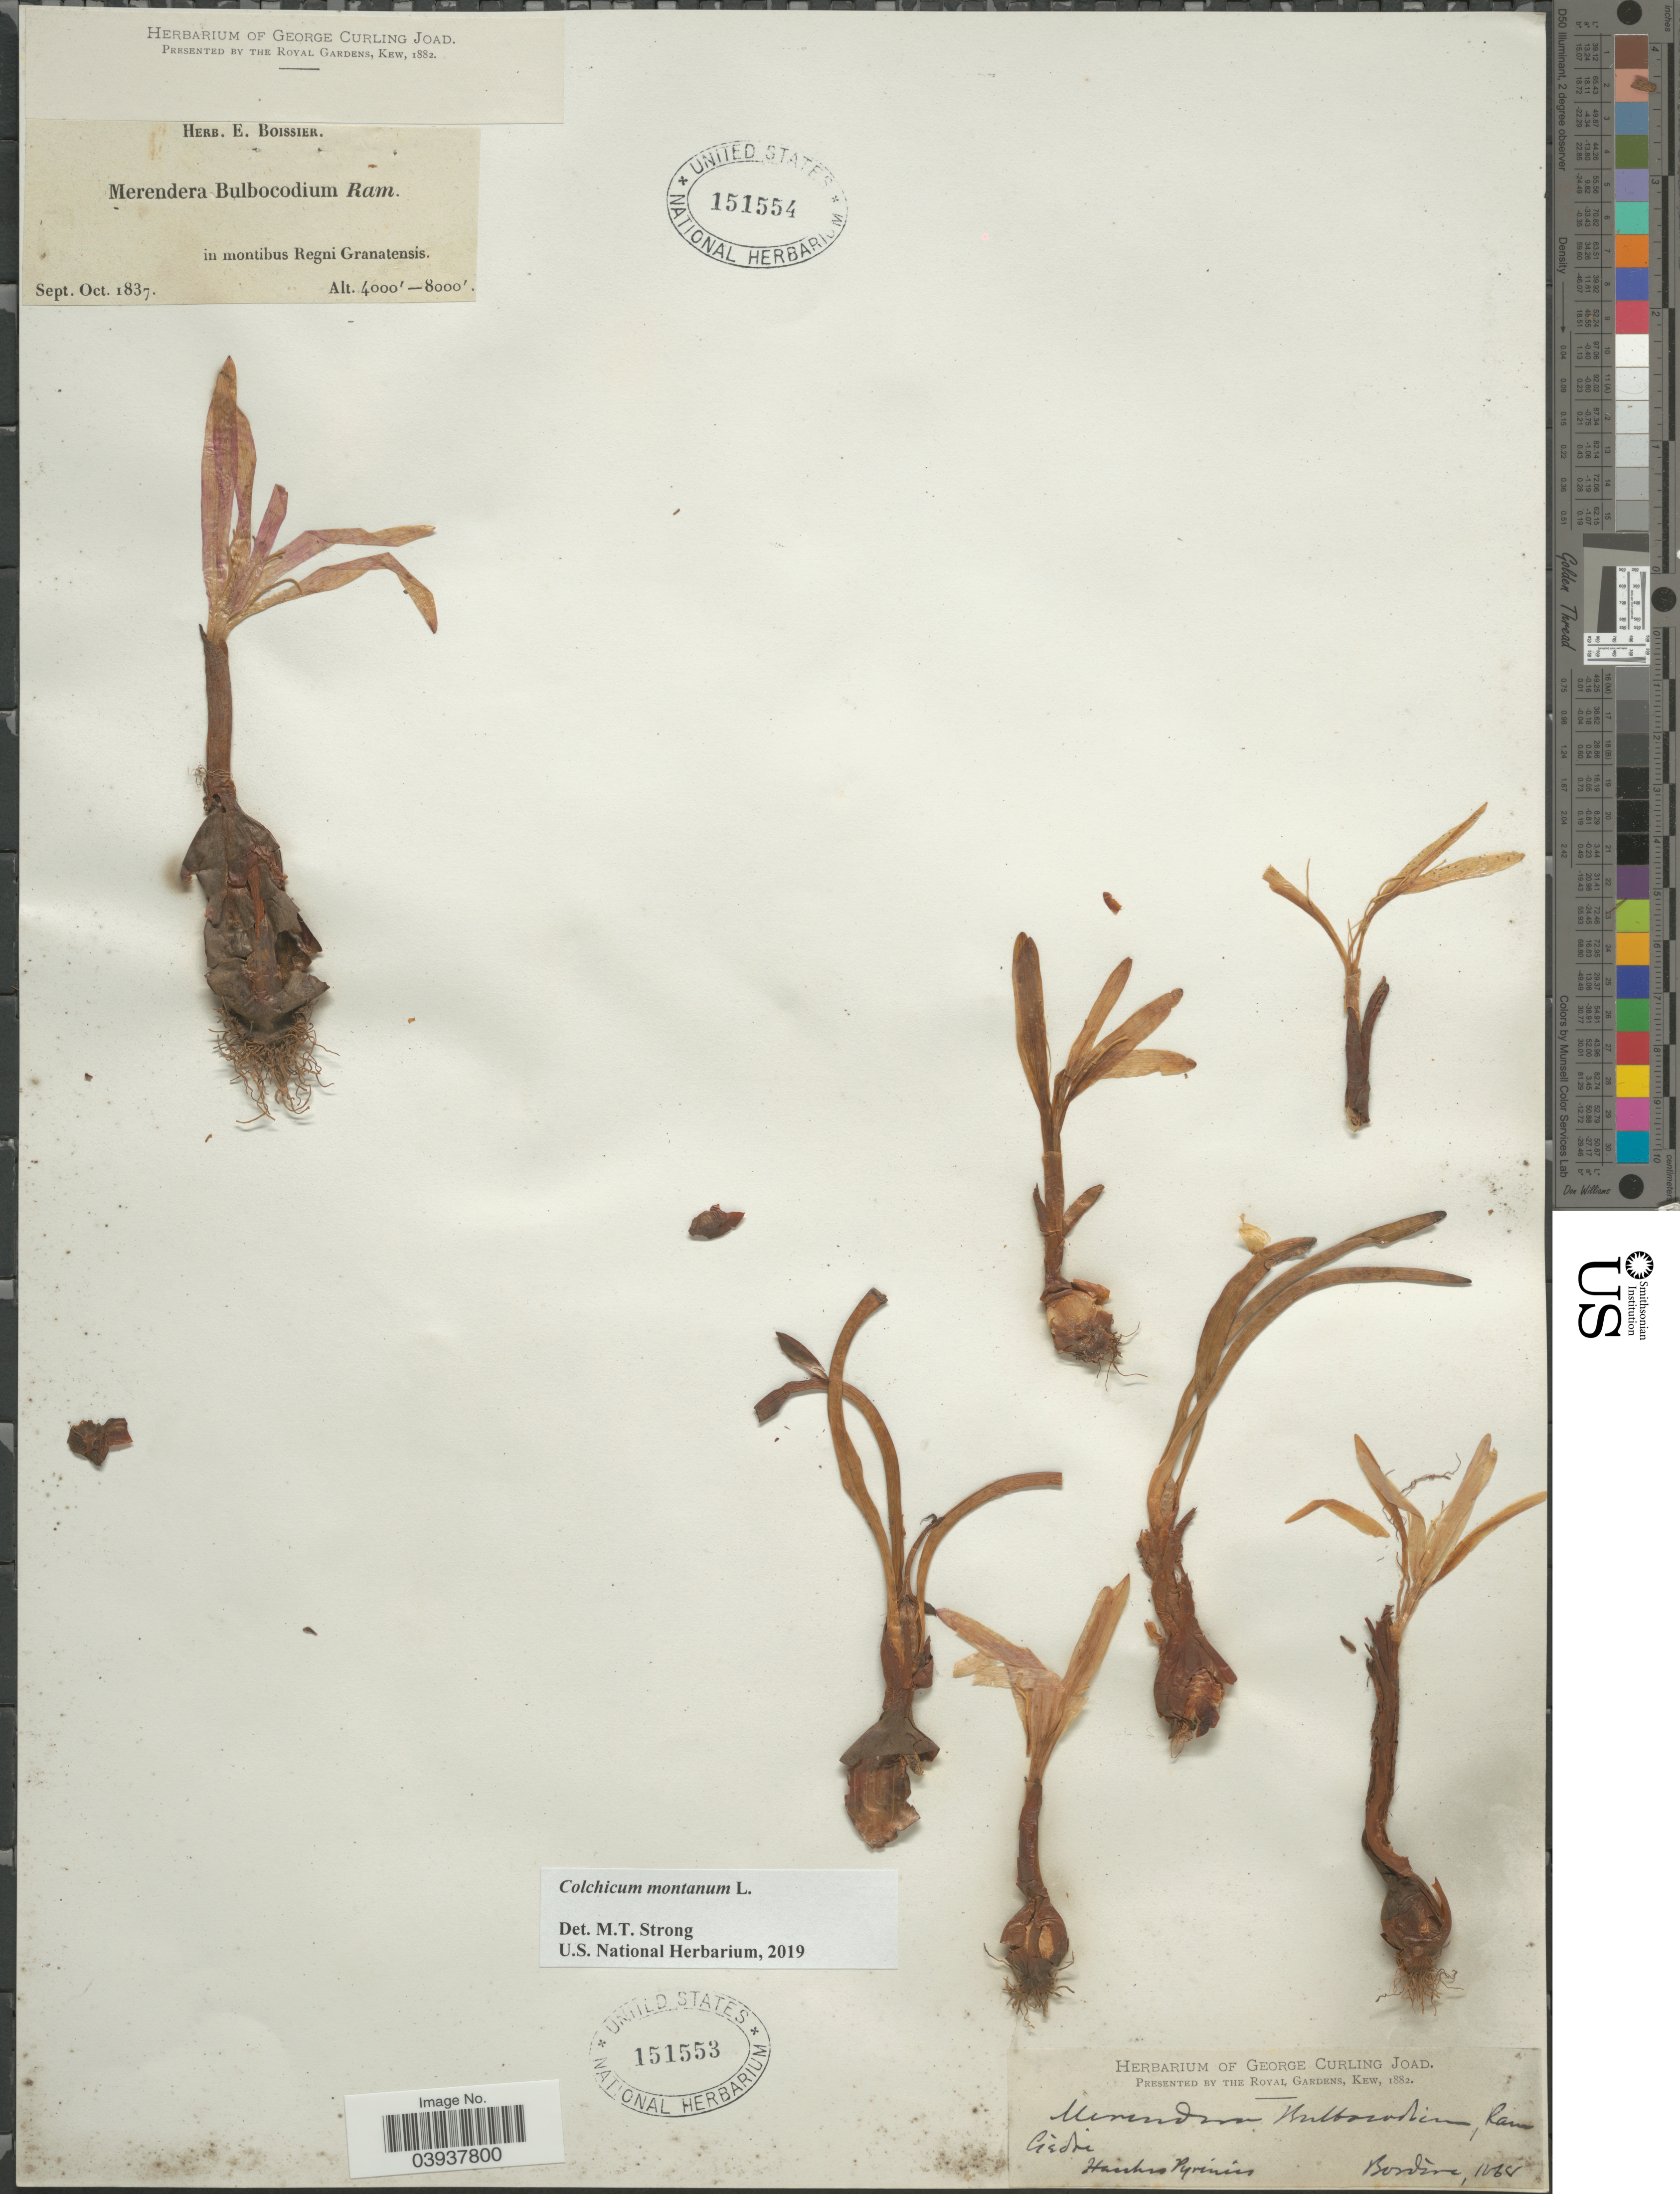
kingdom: Plantae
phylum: Tracheophyta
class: Liliopsida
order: Liliales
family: Colchicaceae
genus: Colchicum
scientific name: Colchicum sp.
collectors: ex herb. E. Boissier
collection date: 1837-09/1837-10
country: Spain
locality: In montibus Regni Granatensis.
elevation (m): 1219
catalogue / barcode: US 151554-2